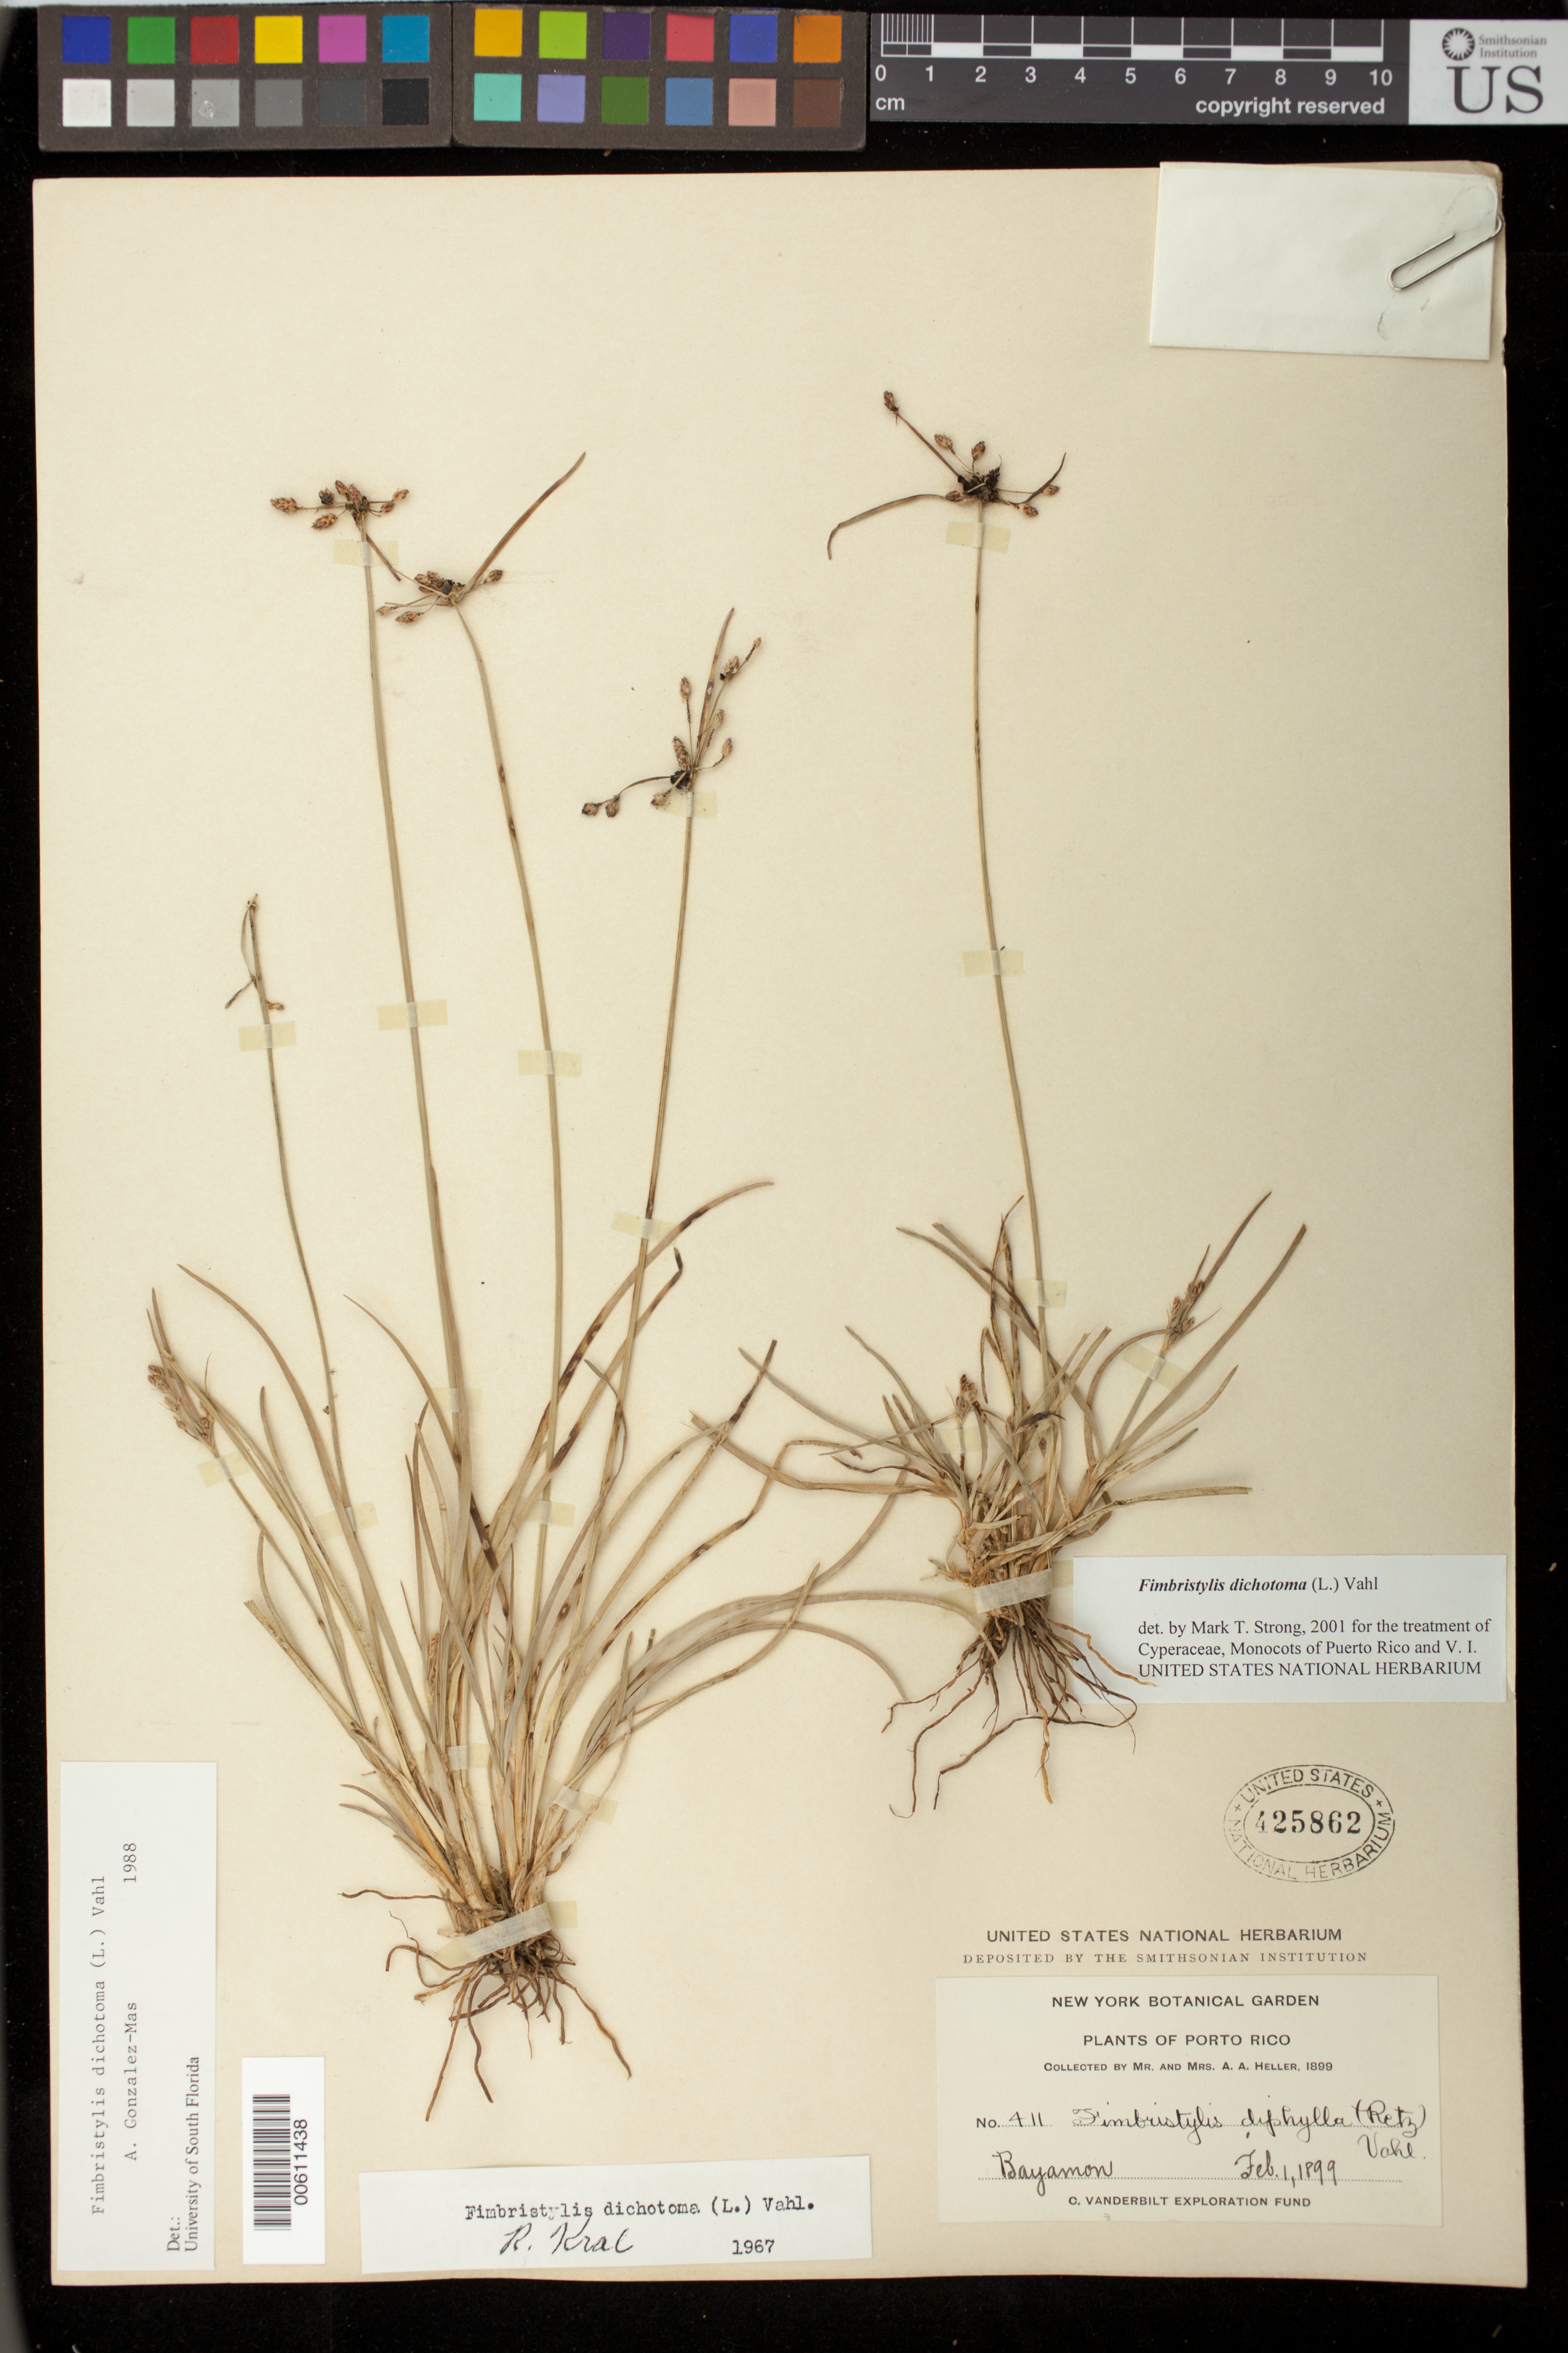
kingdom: Plantae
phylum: Tracheophyta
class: Liliopsida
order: Poales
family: Cyperaceae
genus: Fimbristylis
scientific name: Fimbristylis dichotoma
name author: (L.) Vahl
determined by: Strong, M. T., (US), Smithsonian Institution - National Museum of Natural History (UNITED STATES)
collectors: A. A. Heller & E. G. Heller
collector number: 411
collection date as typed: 01 Feb 1899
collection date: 1899-02-01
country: Puerto Rico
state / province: Bayamón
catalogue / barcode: US 425862